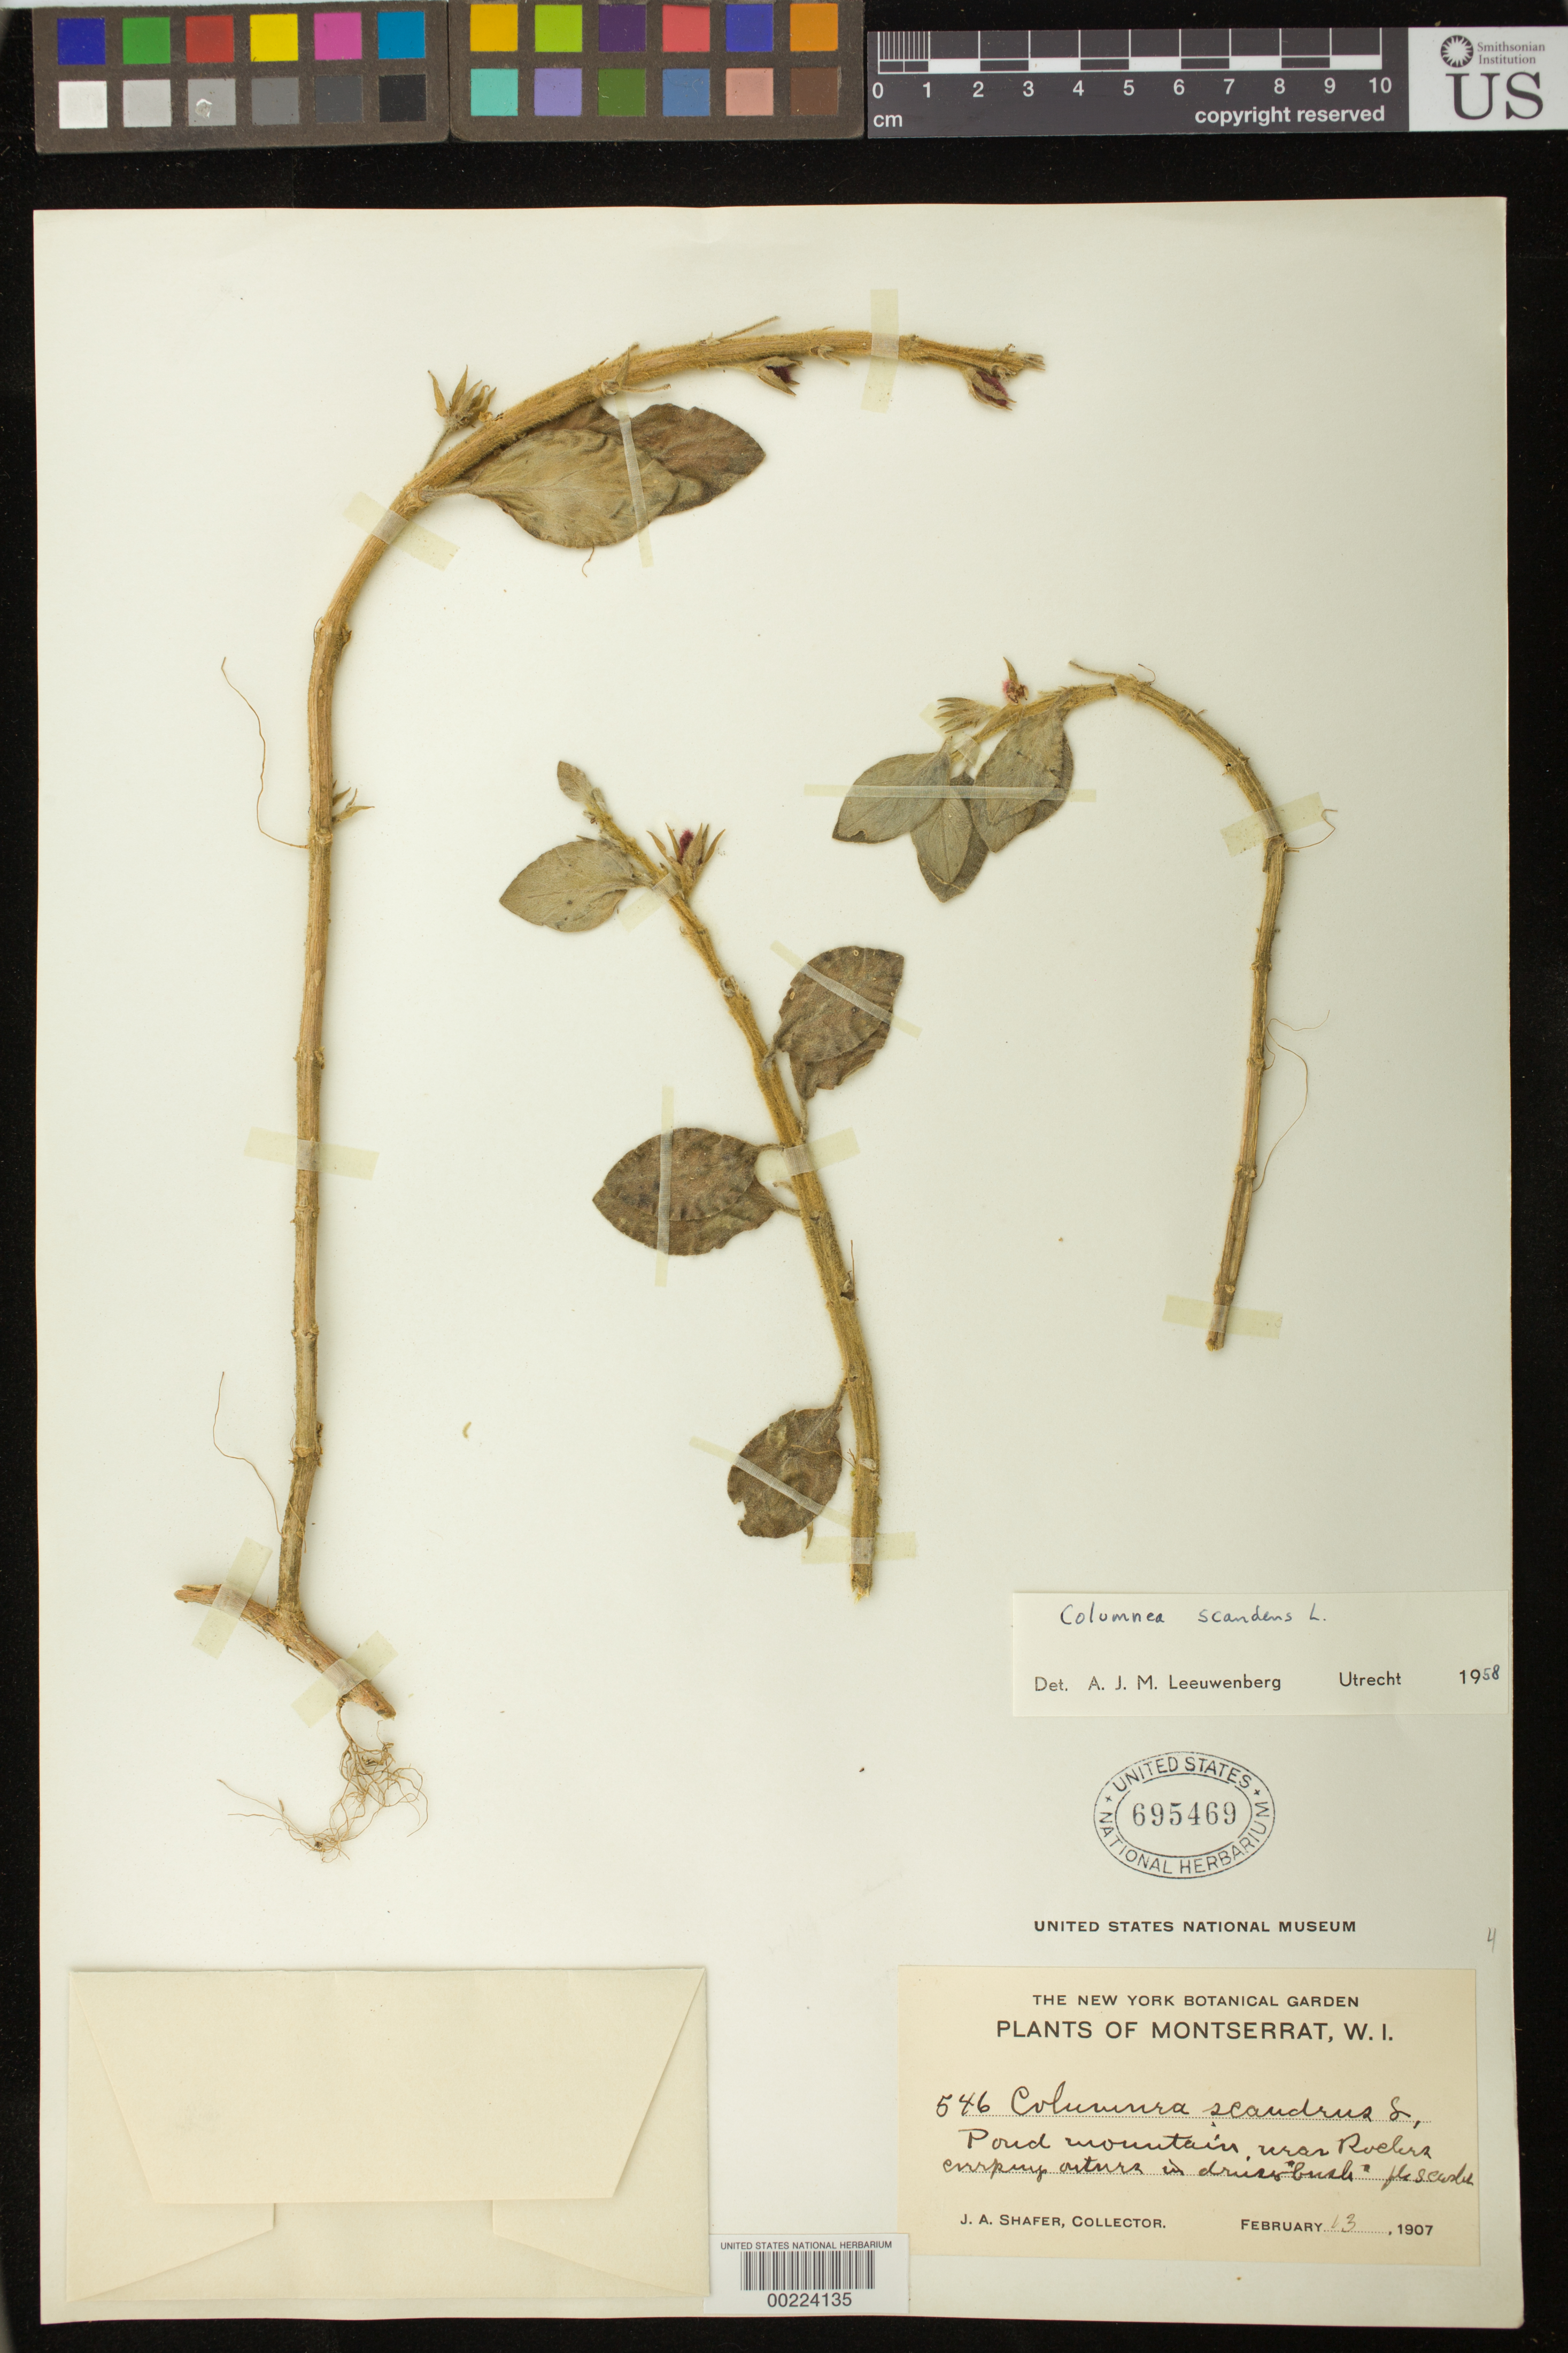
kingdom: Plantae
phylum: Tracheophyta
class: Magnoliopsida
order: Lamiales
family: Gesneriaceae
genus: Columnea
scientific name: Columnea scandens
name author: L.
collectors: J. A. Shafer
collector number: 546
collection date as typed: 13 Feb 1907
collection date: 1907-02-13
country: Montserrat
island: Montserrat I.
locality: Poud Mountains near Roelera ...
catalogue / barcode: US 695469